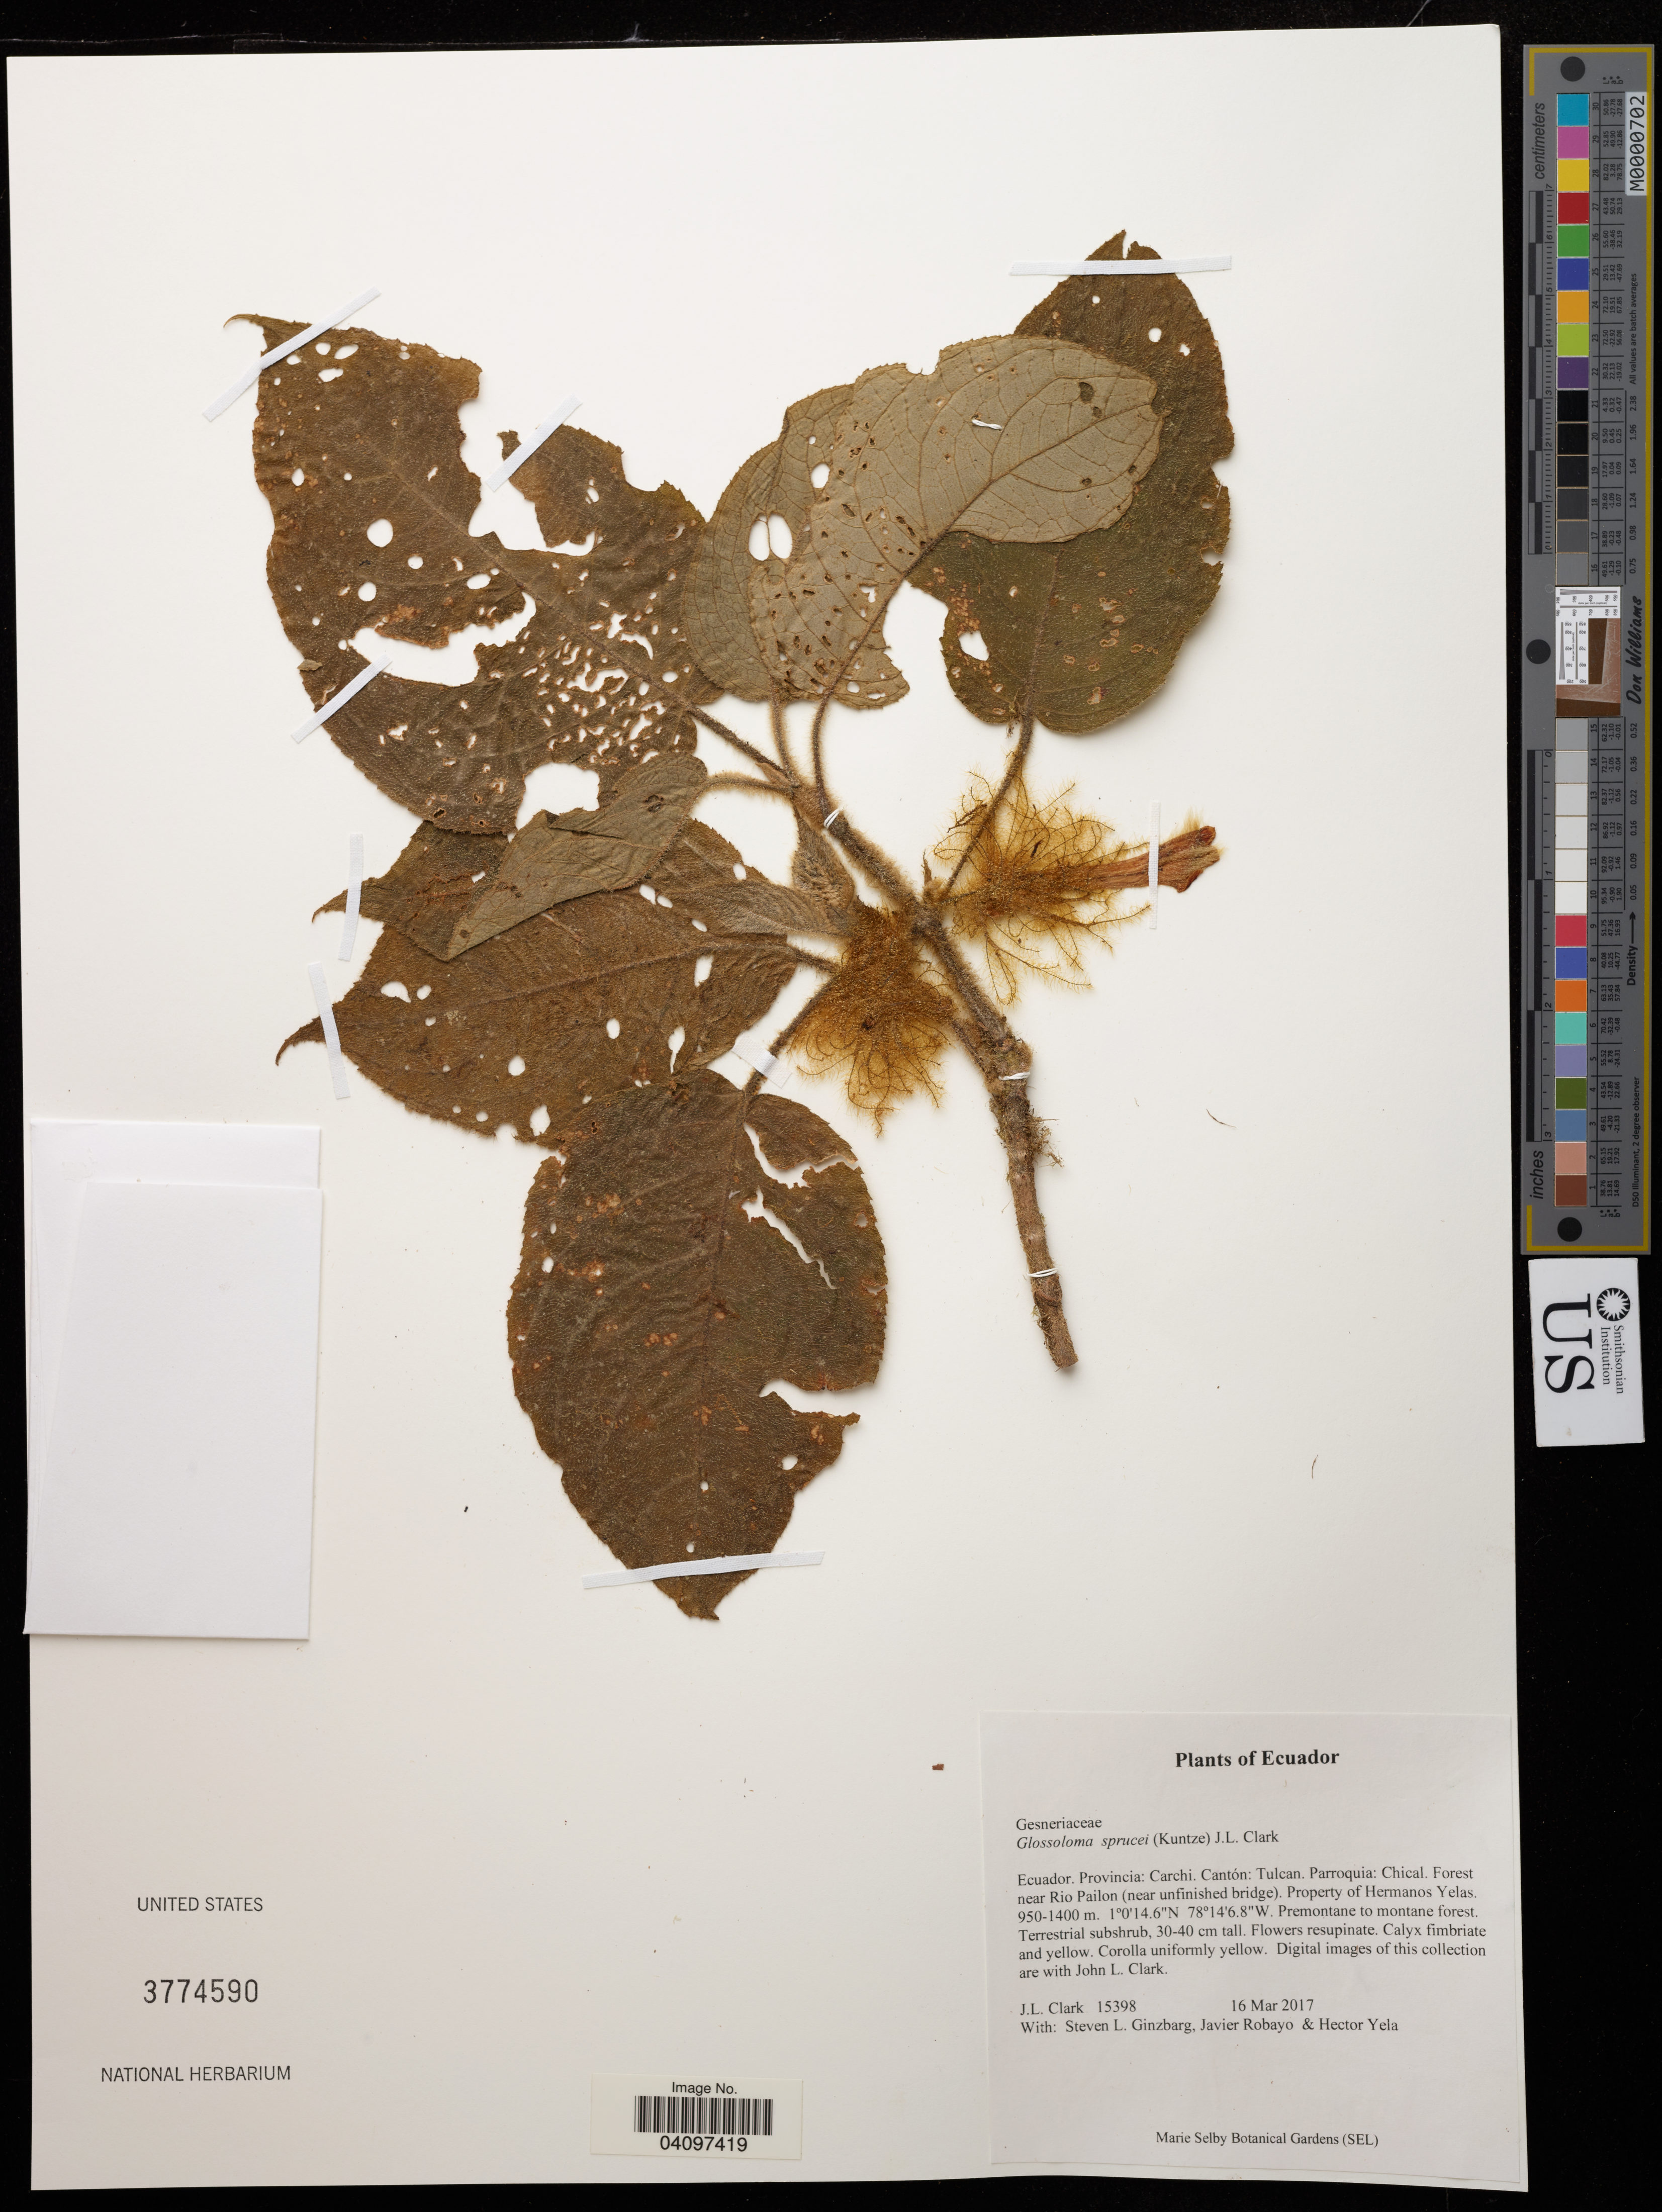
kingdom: Plantae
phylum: Tracheophyta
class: Magnoliopsida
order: Lamiales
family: Gesneriaceae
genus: Glossoloma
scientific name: Glossoloma sprucei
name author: (Kuntze) J.L. Clark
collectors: J. Clark, S. Ginzbarg & J. Robayo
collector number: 15398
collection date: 2017-03-16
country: Ecuador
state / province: Carchi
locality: Ecuador. Tulcan. Chical. Forest near Rio Pailon (near unfinished bridge).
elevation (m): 950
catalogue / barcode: US 3774590